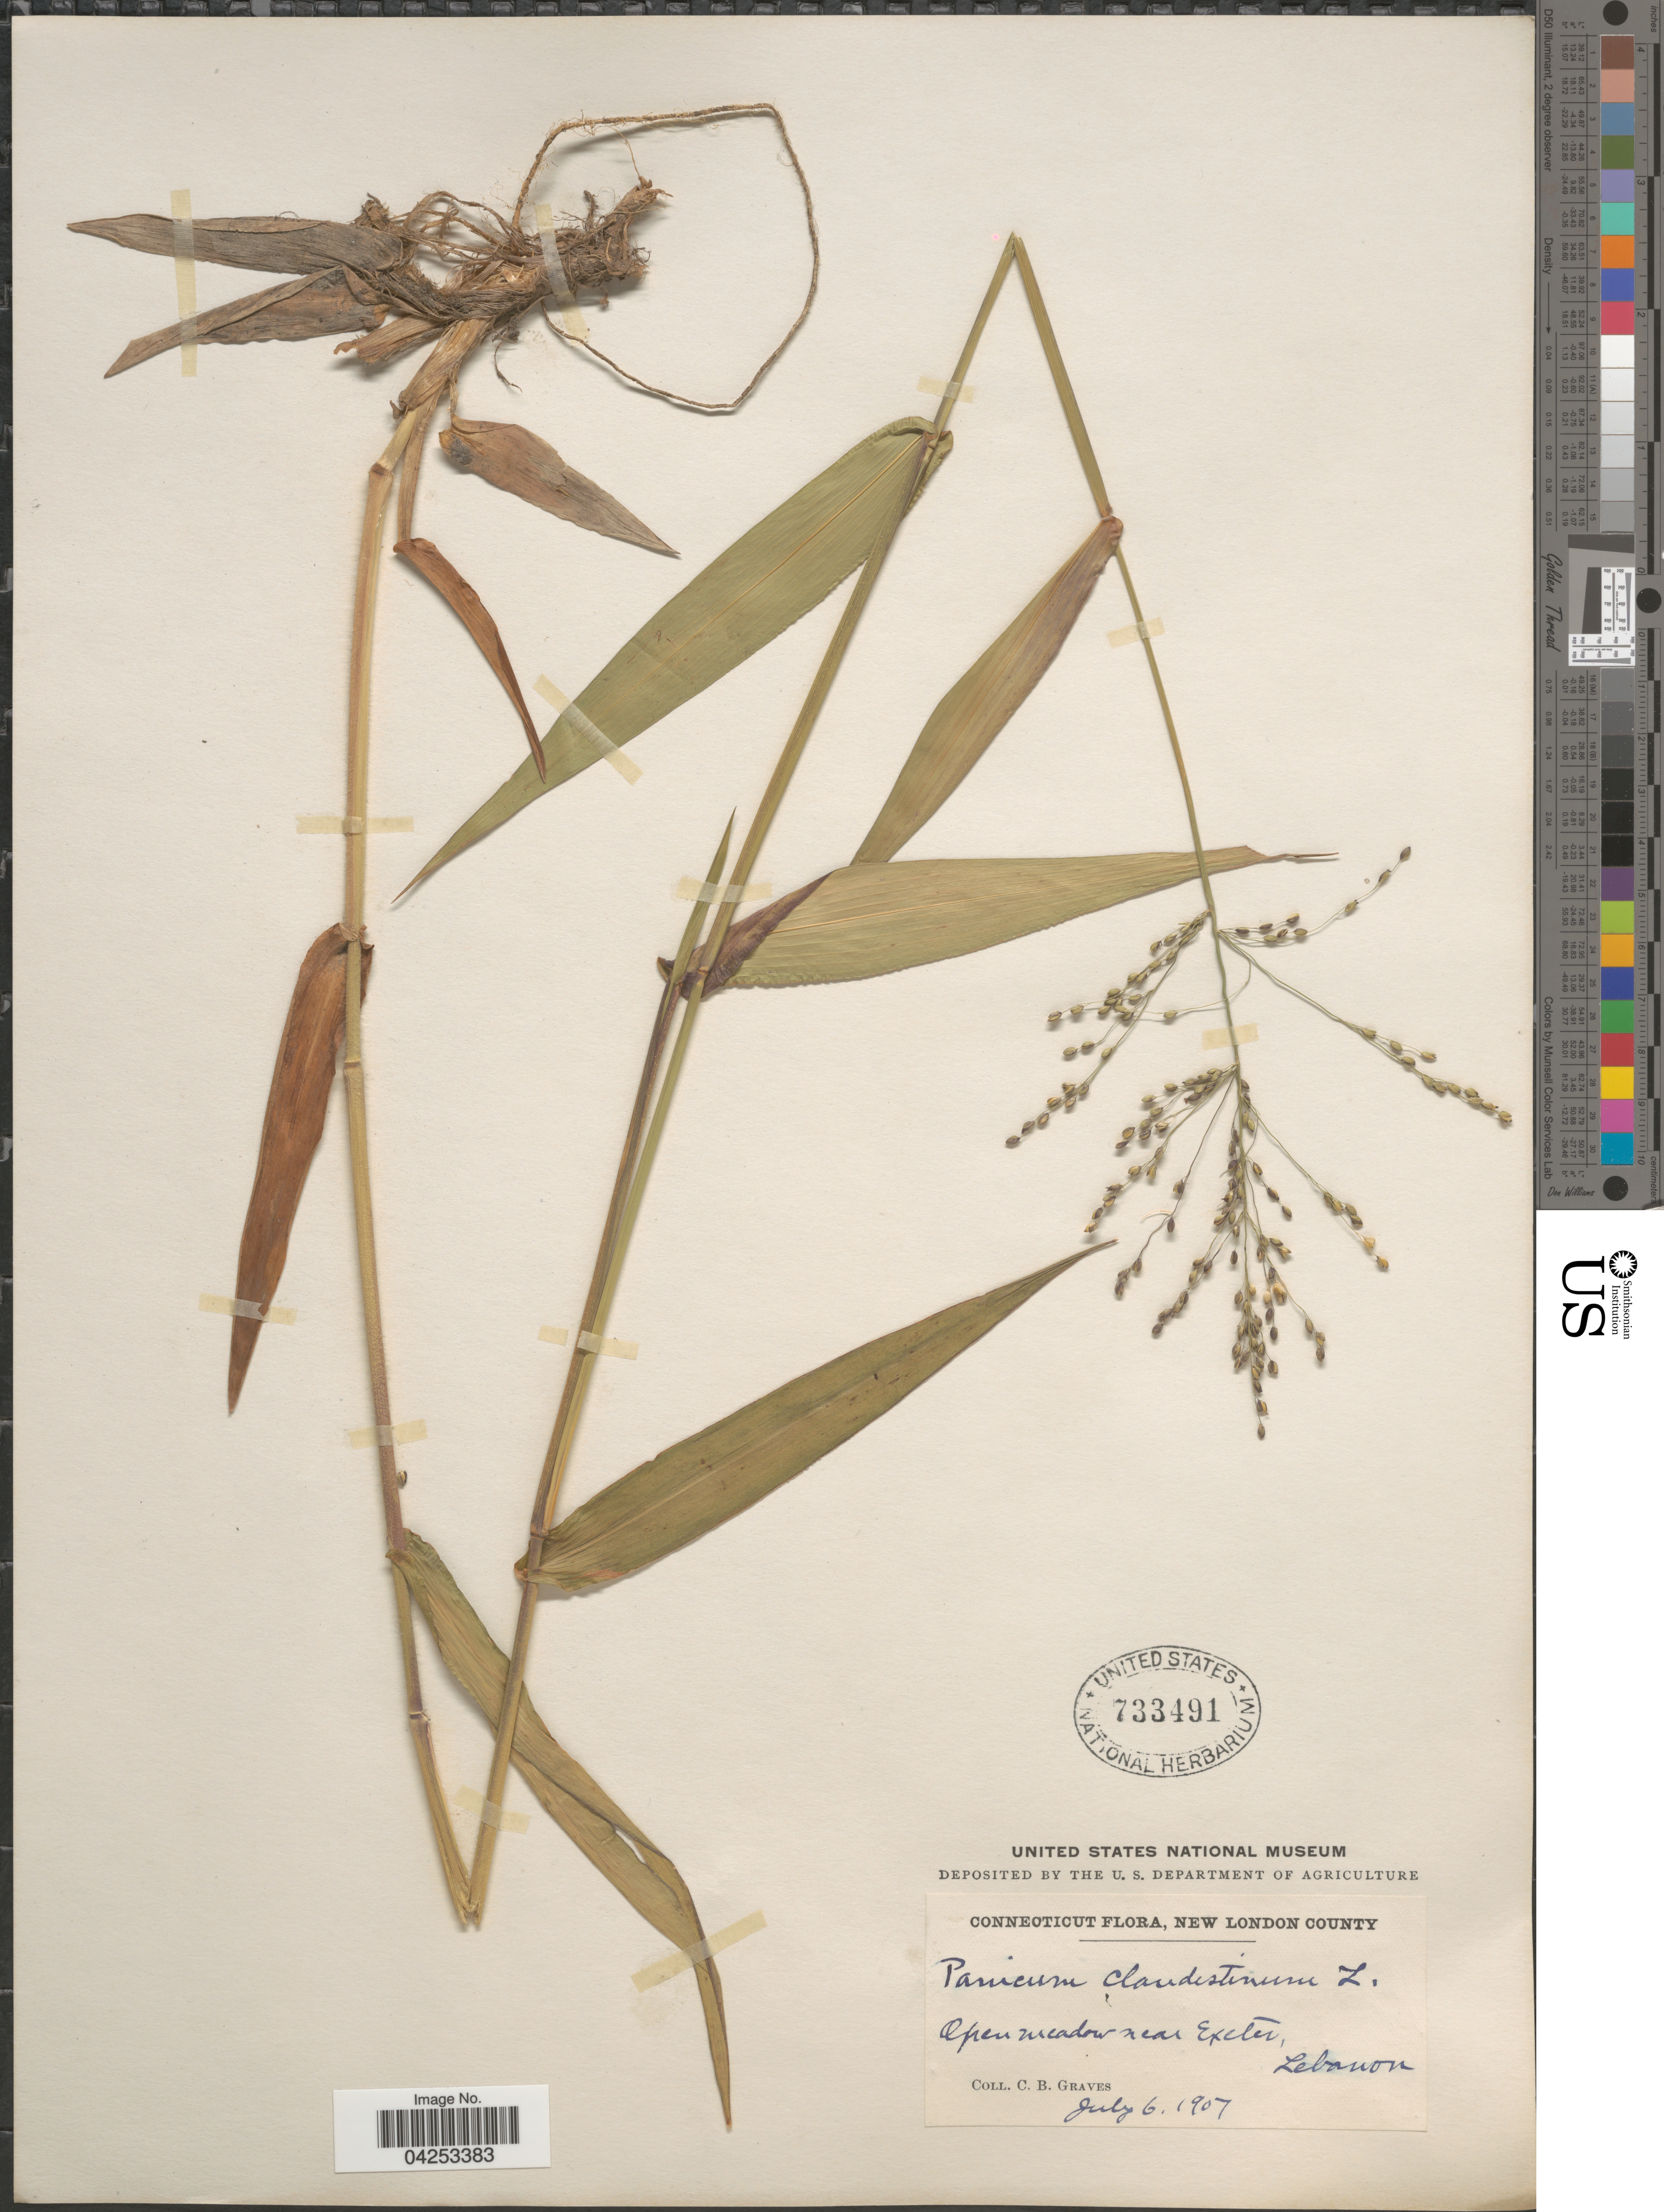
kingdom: Plantae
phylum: Tracheophyta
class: Liliopsida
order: Poales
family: Poaceae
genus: Dichanthelium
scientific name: Dichanthelium clandestinum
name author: (L.) Gould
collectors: C. Graves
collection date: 1907-07-06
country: United States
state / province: Connecticut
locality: New London County. Open meadow near Exeter, Lebanon.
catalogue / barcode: US 733491